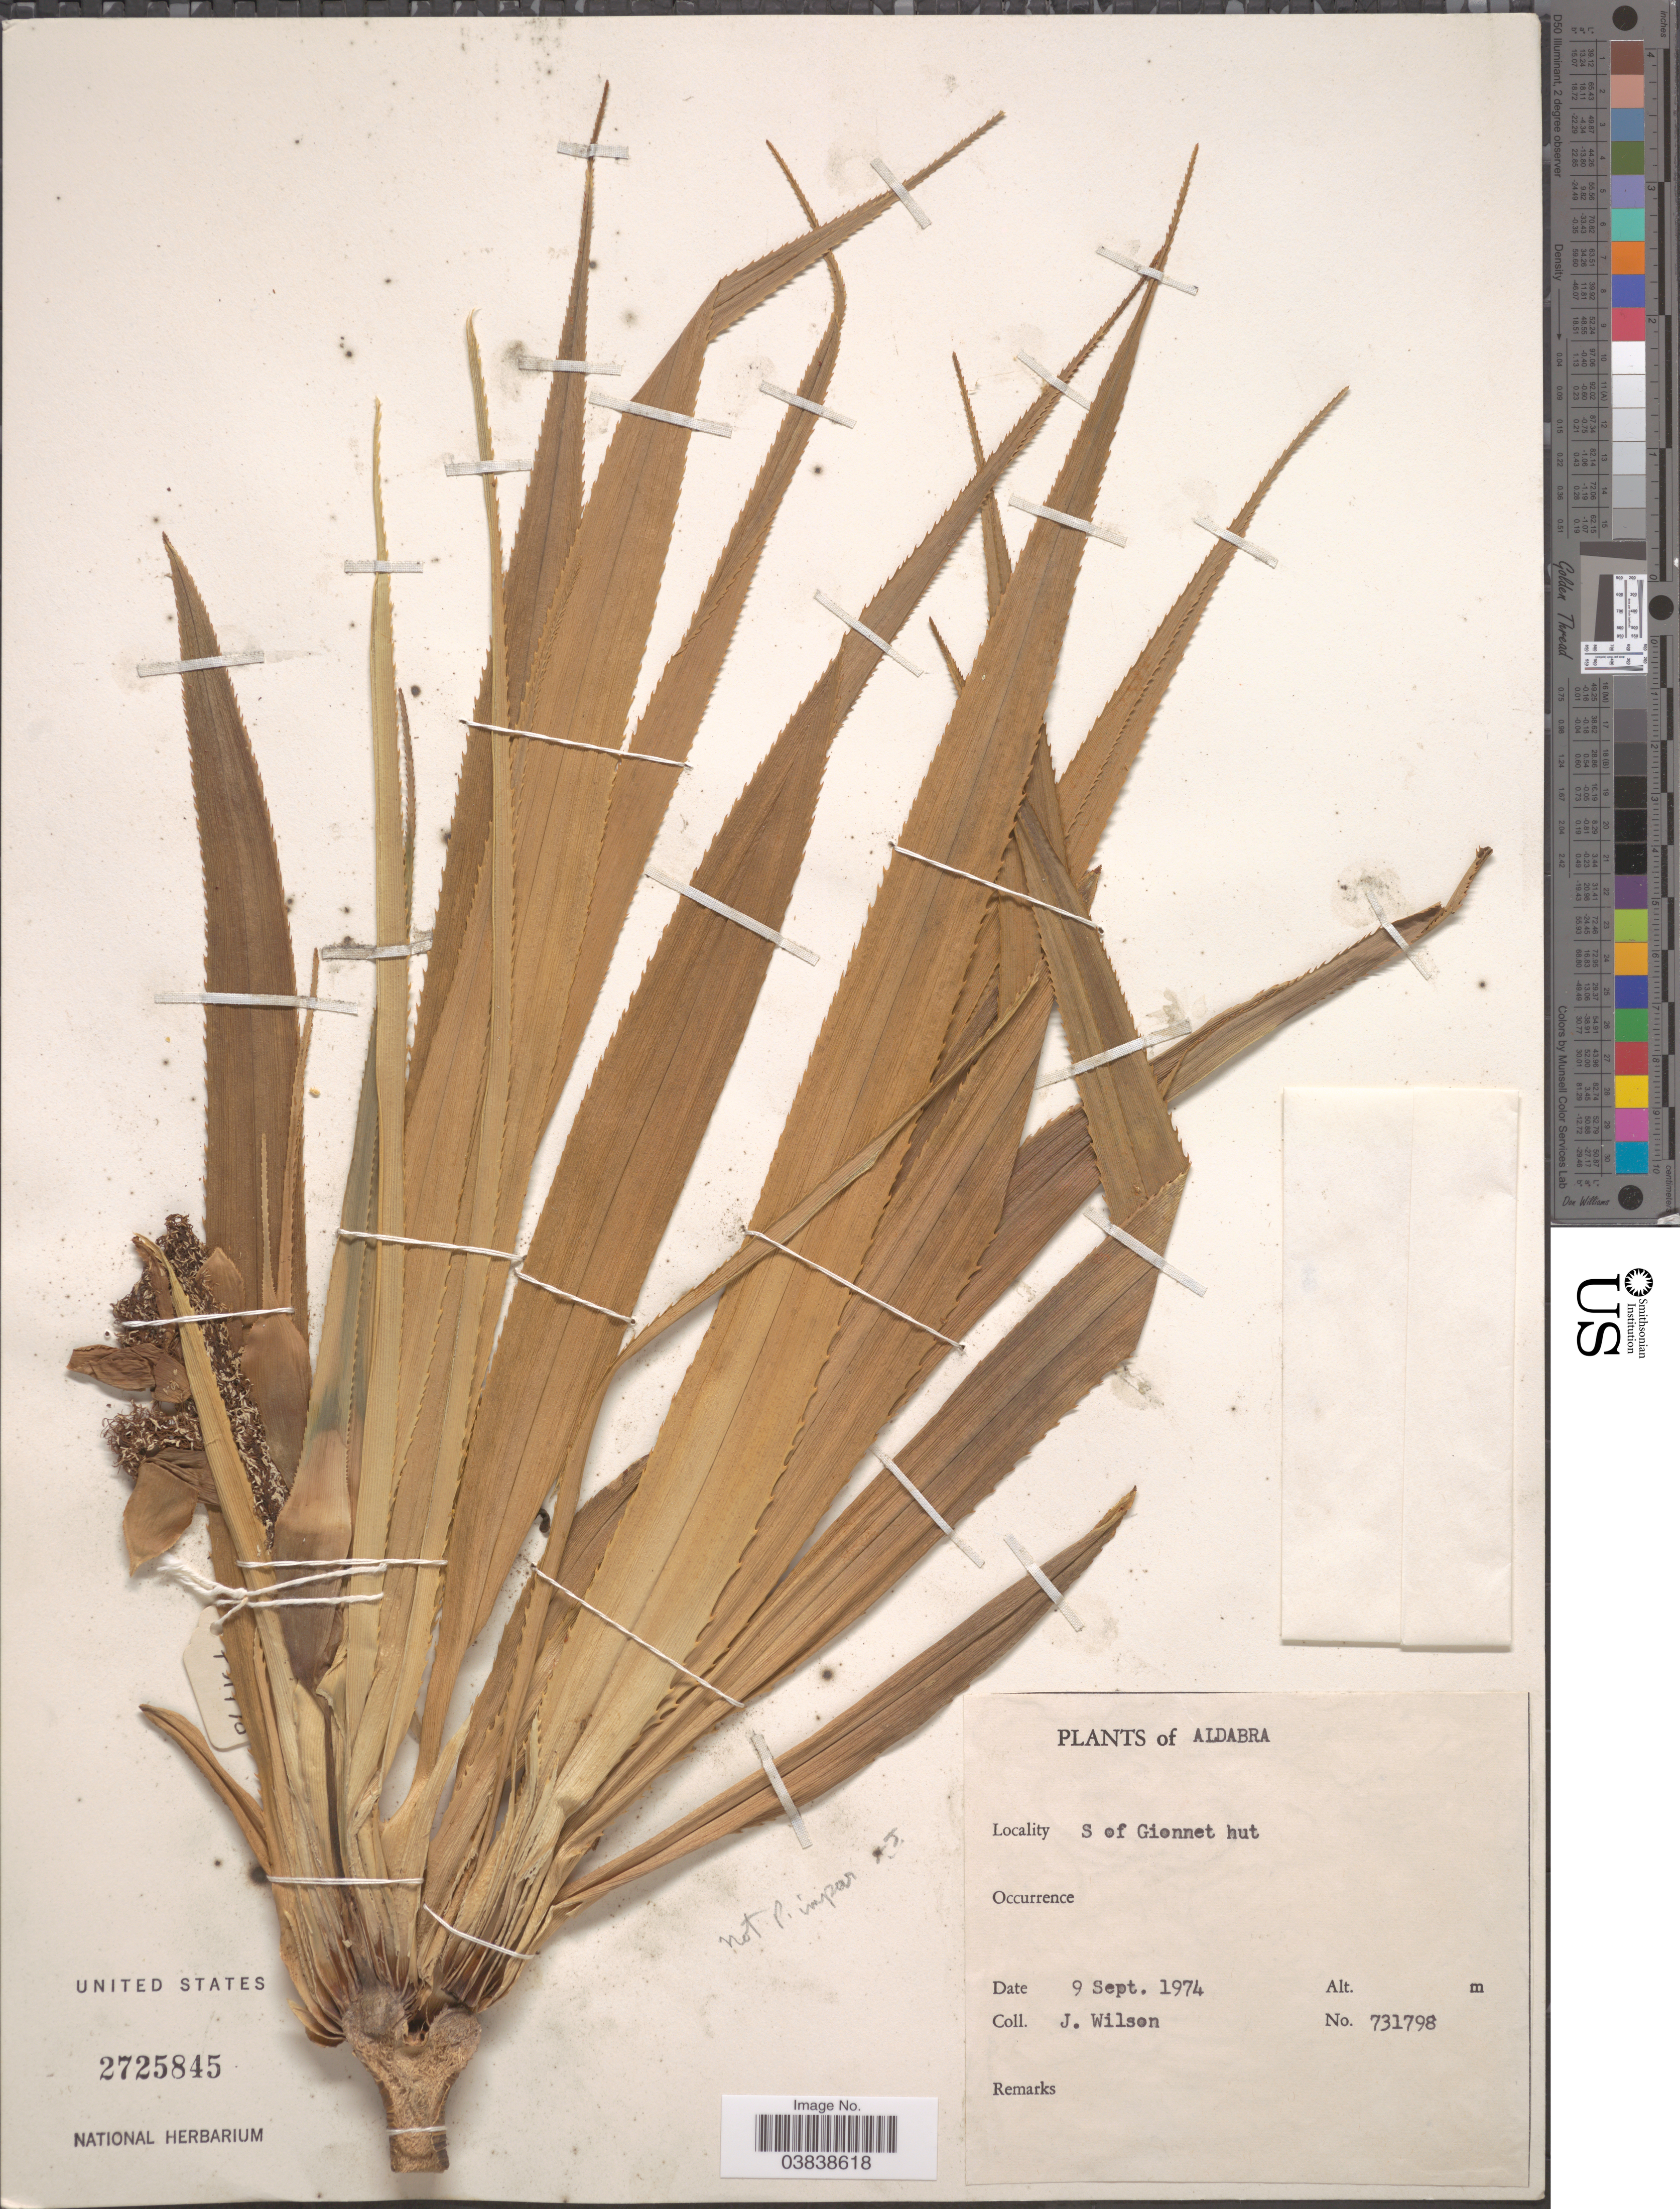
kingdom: Plantae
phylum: Tracheophyta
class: Liliopsida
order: Pandanales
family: Pandanaceae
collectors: J. Wilson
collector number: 731798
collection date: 1974-09-09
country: Seychelles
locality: Aldabra. S of Gionnet hut.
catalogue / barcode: US 2725845